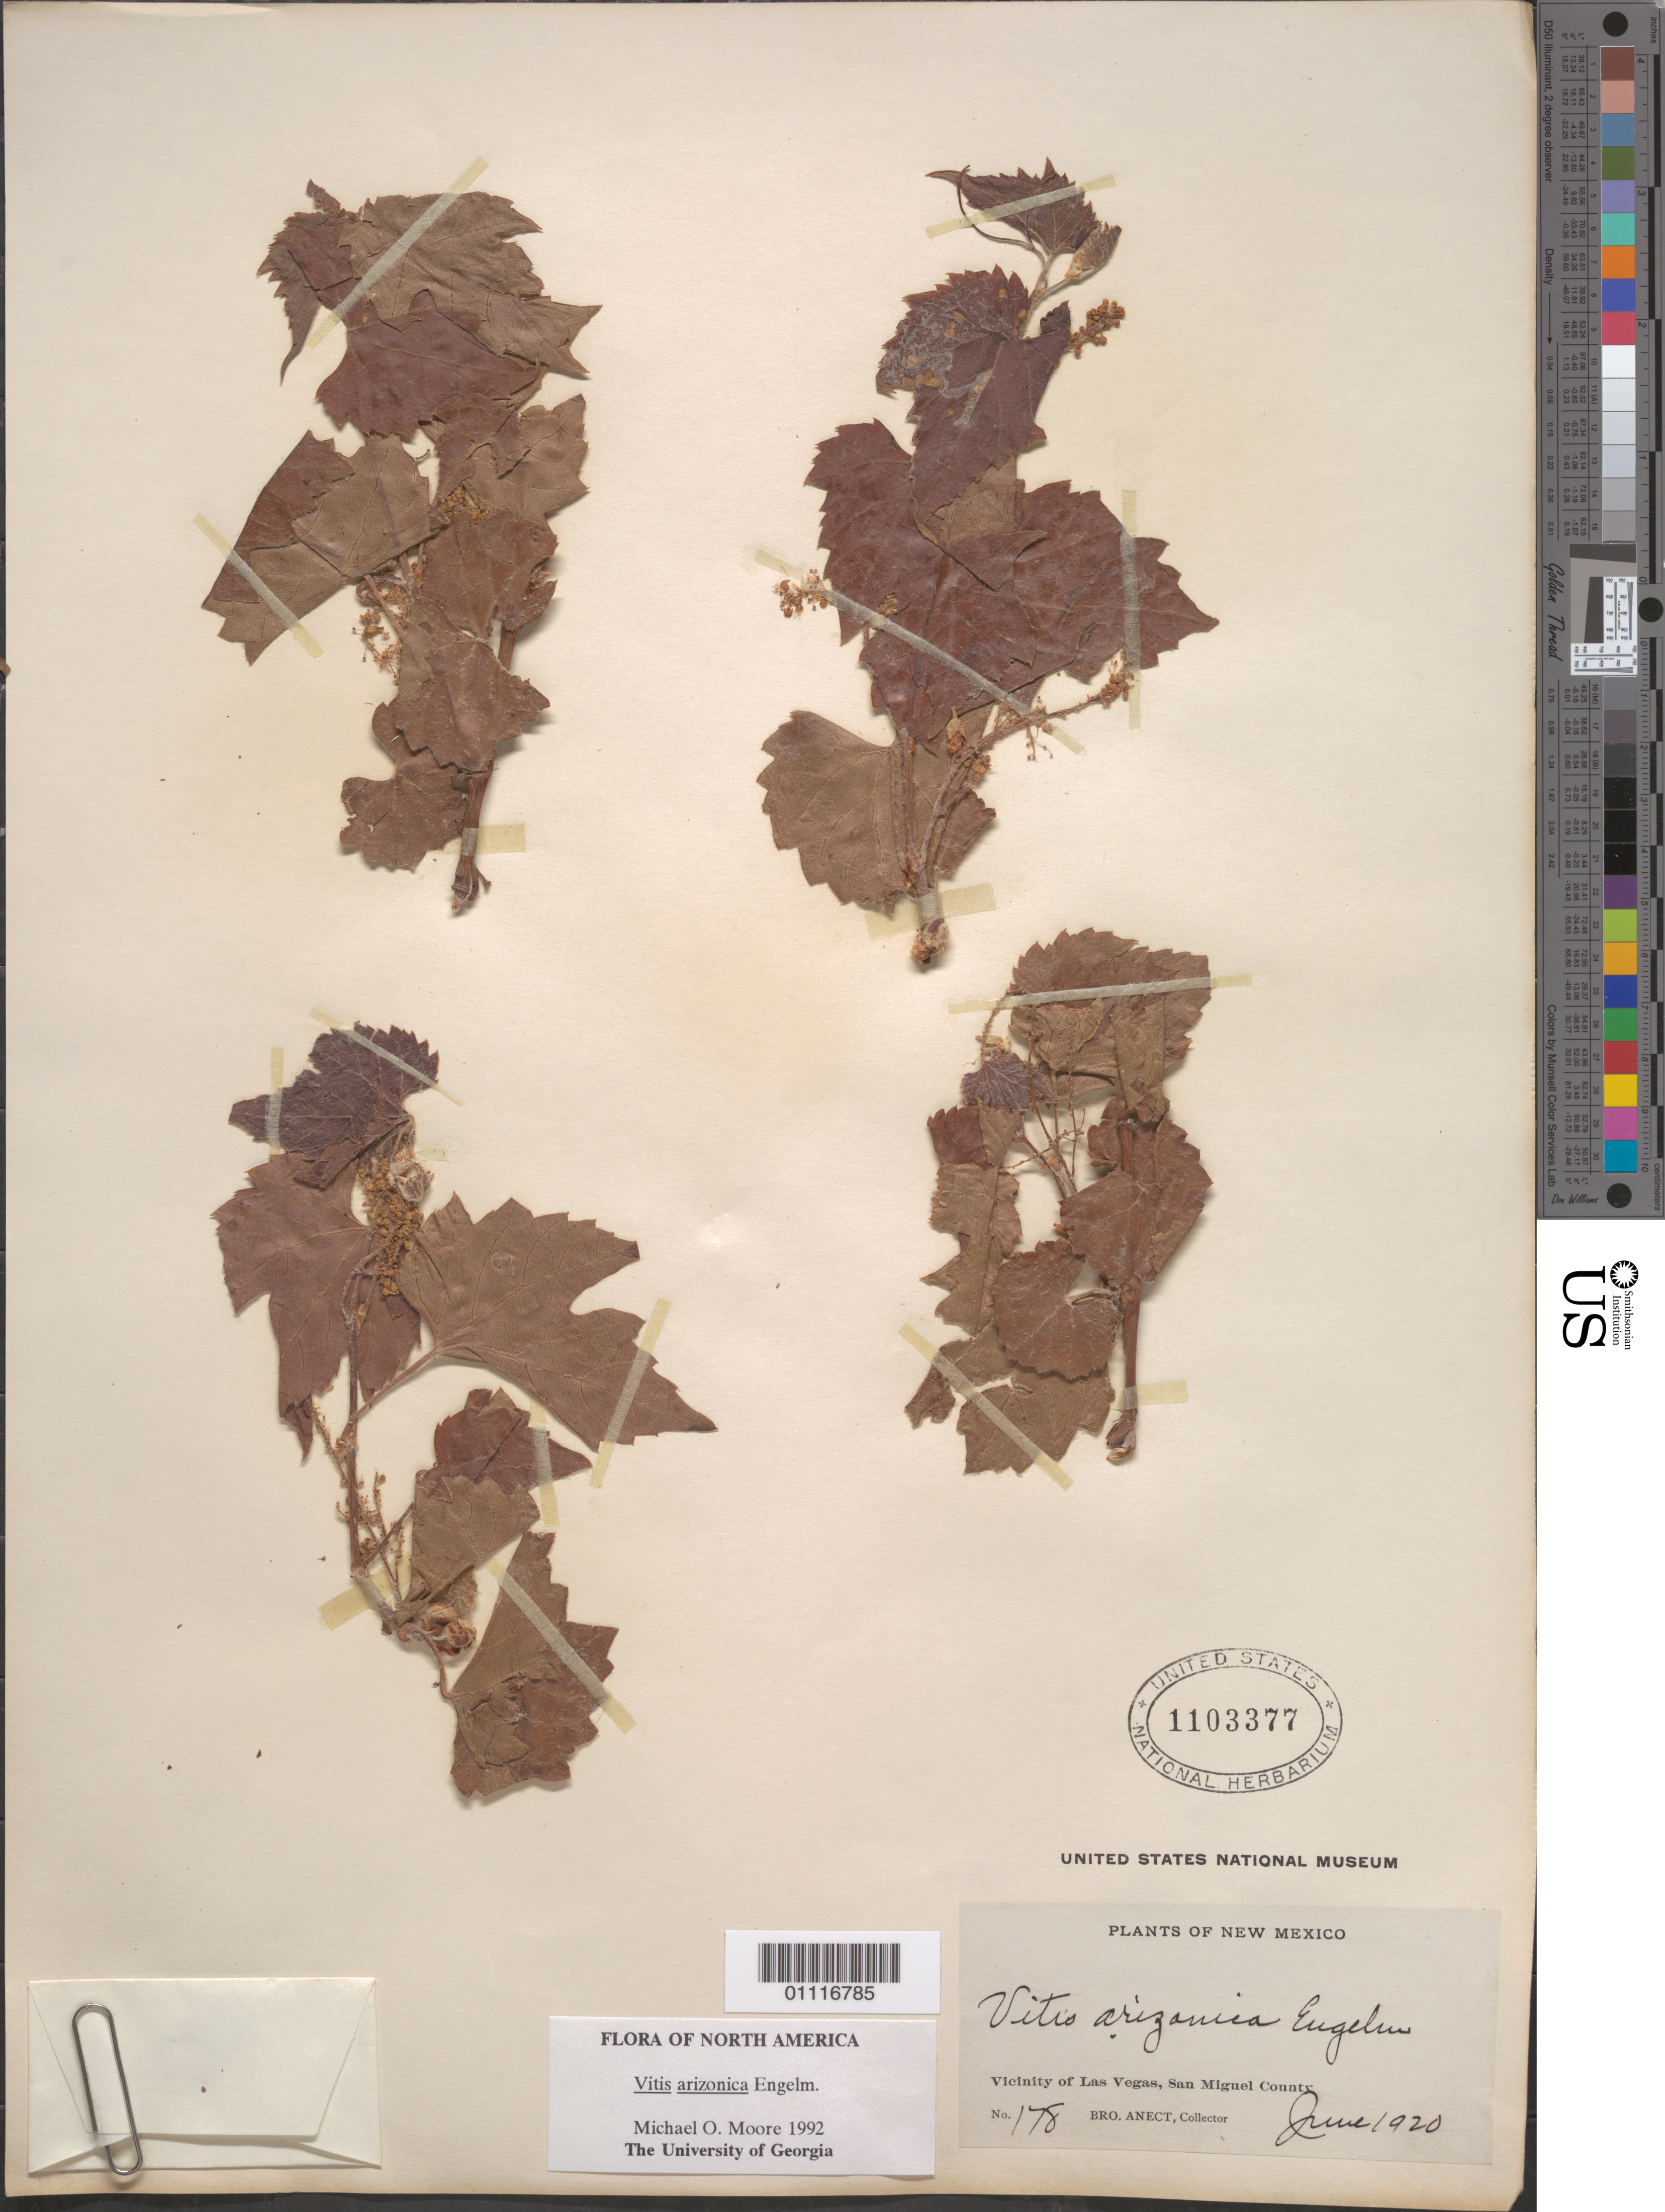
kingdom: Plantae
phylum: Tracheophyta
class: Magnoliopsida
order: Vitales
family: Vitaceae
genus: Vitis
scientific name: Vitis arizonica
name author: Engelm.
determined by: Moore, M. O.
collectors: B. Anect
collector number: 178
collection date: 1920-06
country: United States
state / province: New Mexico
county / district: San Miguel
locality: Vicinity of Las Vegas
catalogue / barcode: US 1103377